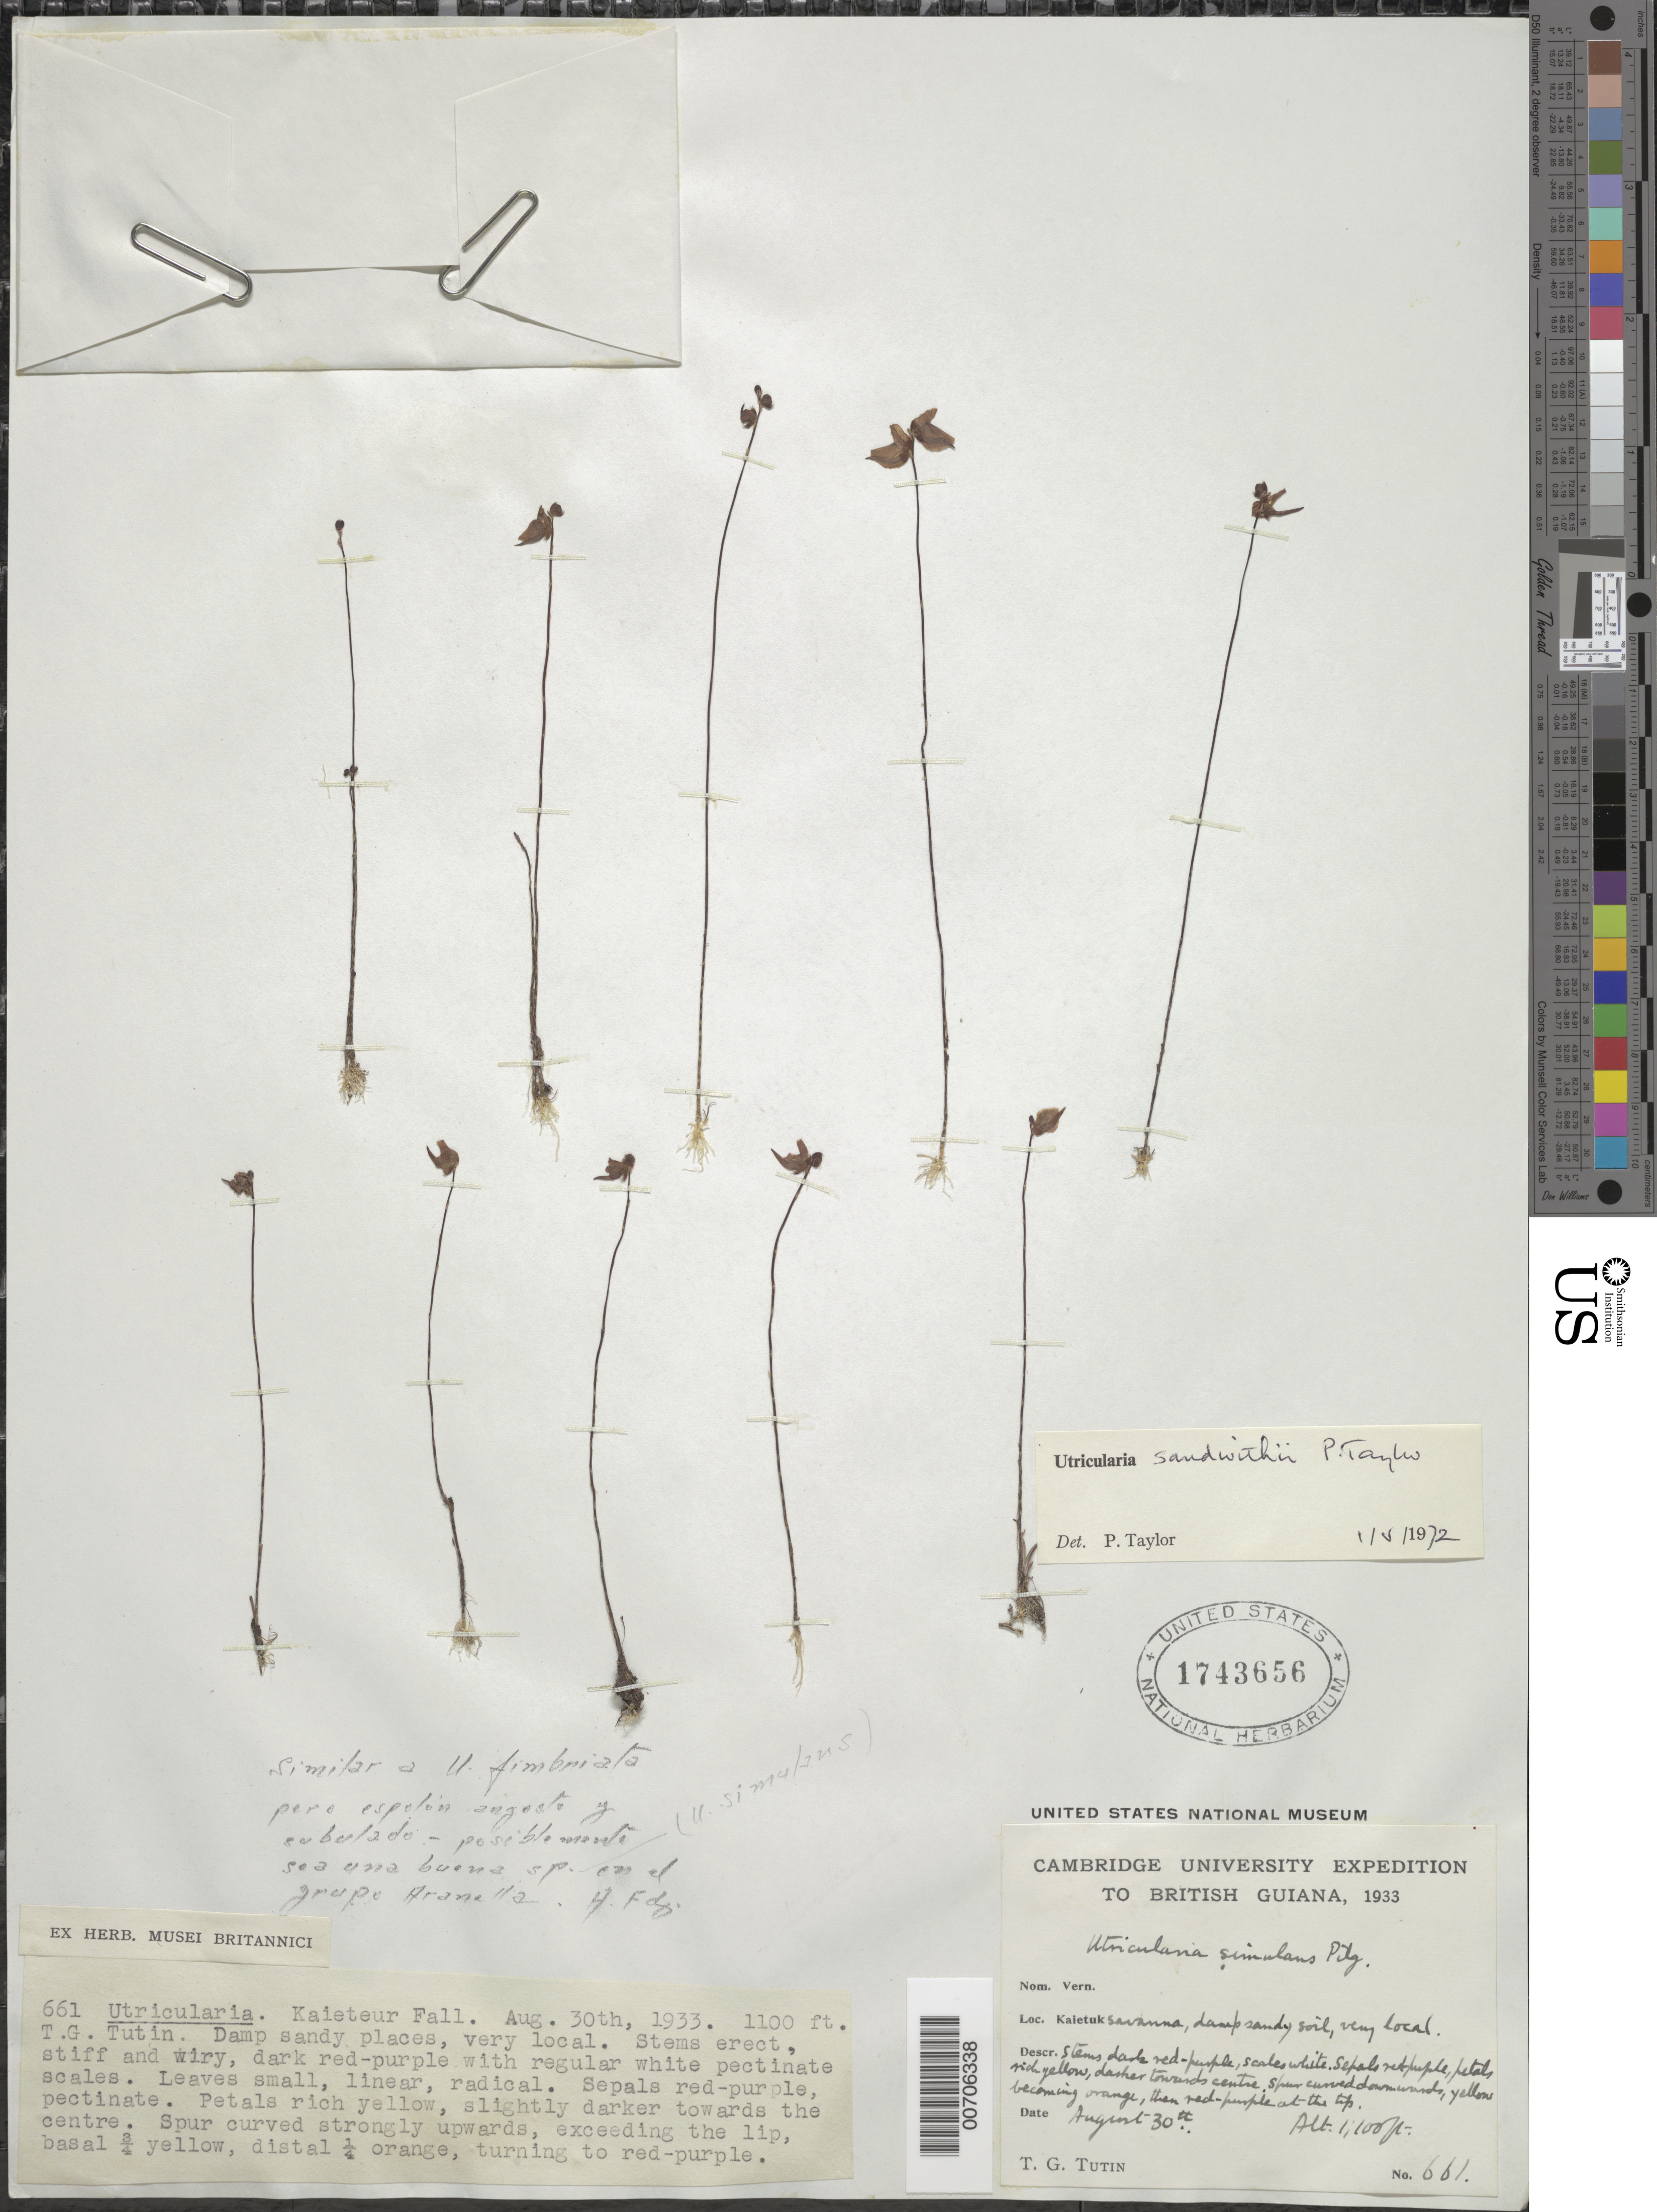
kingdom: Plantae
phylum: Tracheophyta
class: Magnoliopsida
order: Lamiales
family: Lentibulariaceae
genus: Utricularia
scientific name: Utricularia sandwithii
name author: P. Taylor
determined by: Taylor, P.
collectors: T. G. Tutin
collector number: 661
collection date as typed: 30-Aug-33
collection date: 1933-08-30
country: Guyana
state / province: Potaro-Siparuni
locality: Kaieteur Falls, Potaro R.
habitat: Savanna, damp sandy soil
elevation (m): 335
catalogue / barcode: US 1743656